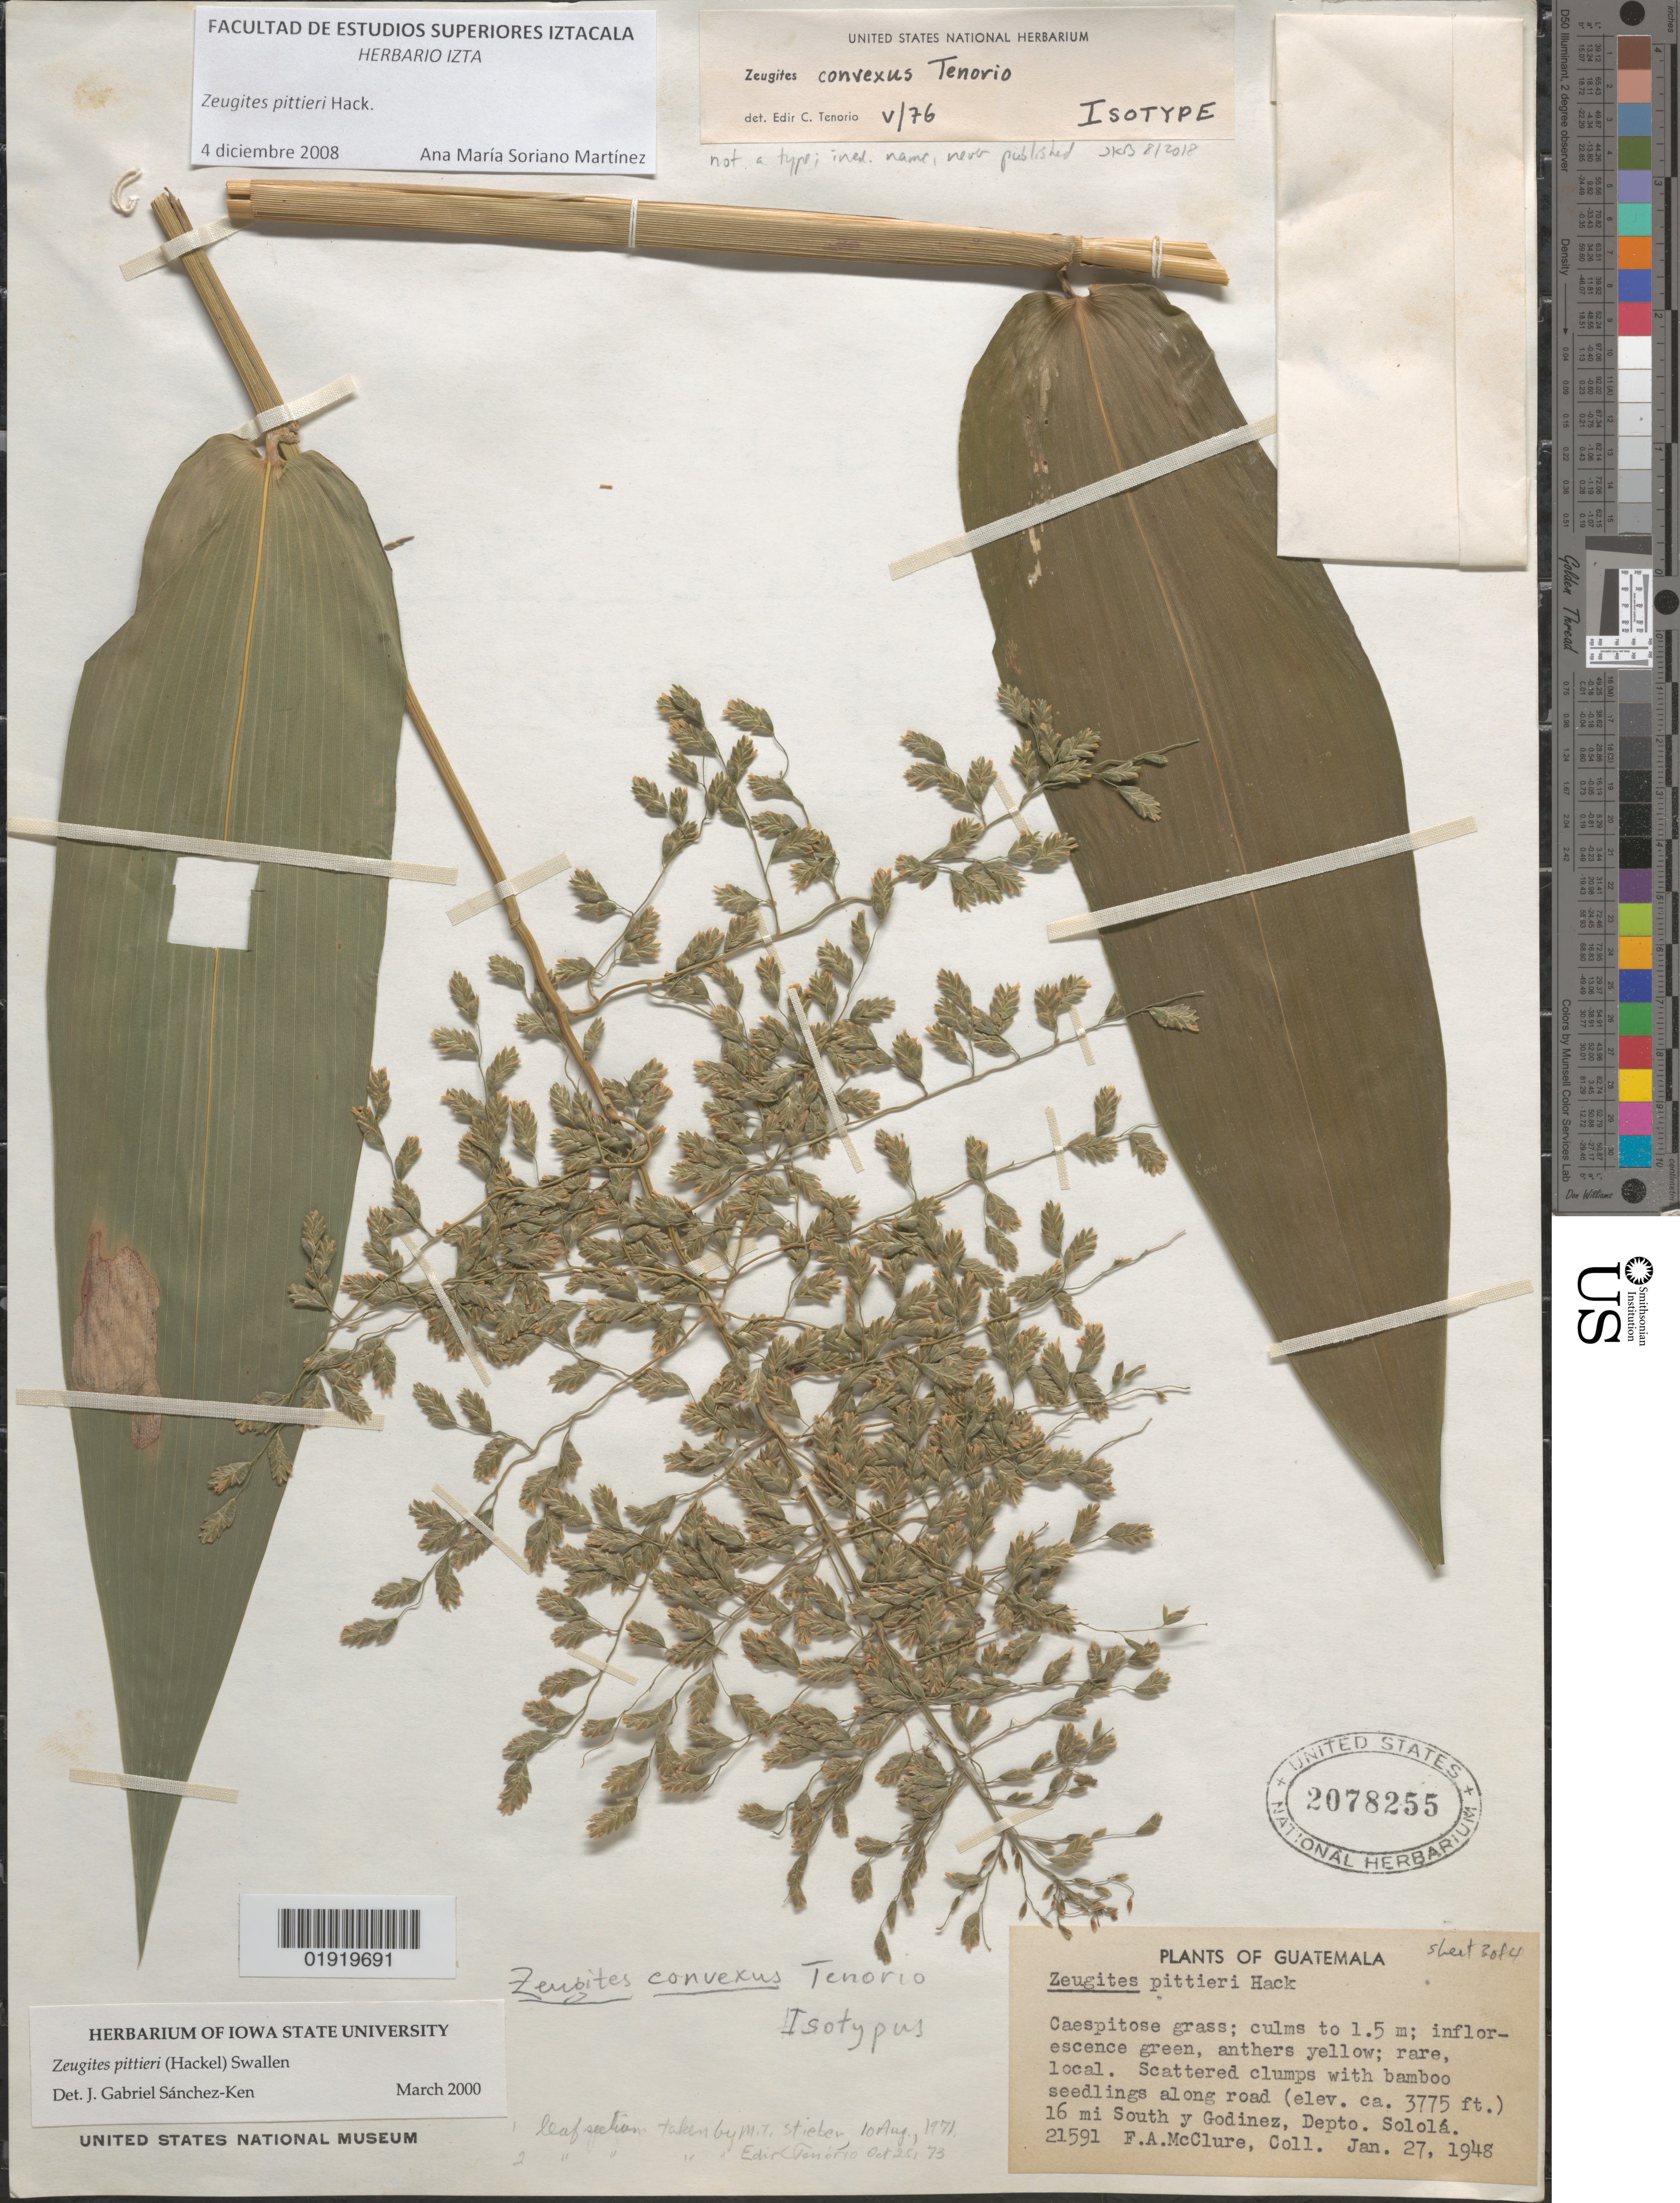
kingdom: Plantae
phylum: Tracheophyta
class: Liliopsida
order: Poales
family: Poaceae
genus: Zeugites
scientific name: Zeugites pittieri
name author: Hack.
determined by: Sanchez-Ken, J. G.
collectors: F. A. McClure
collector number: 21591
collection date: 1948-01-27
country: Guatemala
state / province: Sololá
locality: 16 mi South y Godinez, Depto. Sololá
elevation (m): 1151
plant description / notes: Annotated by E.C. Tenorio (1976) as isotype of Zeugites convexus Tenorio, apparently an ined. name never published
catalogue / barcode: US 2078255